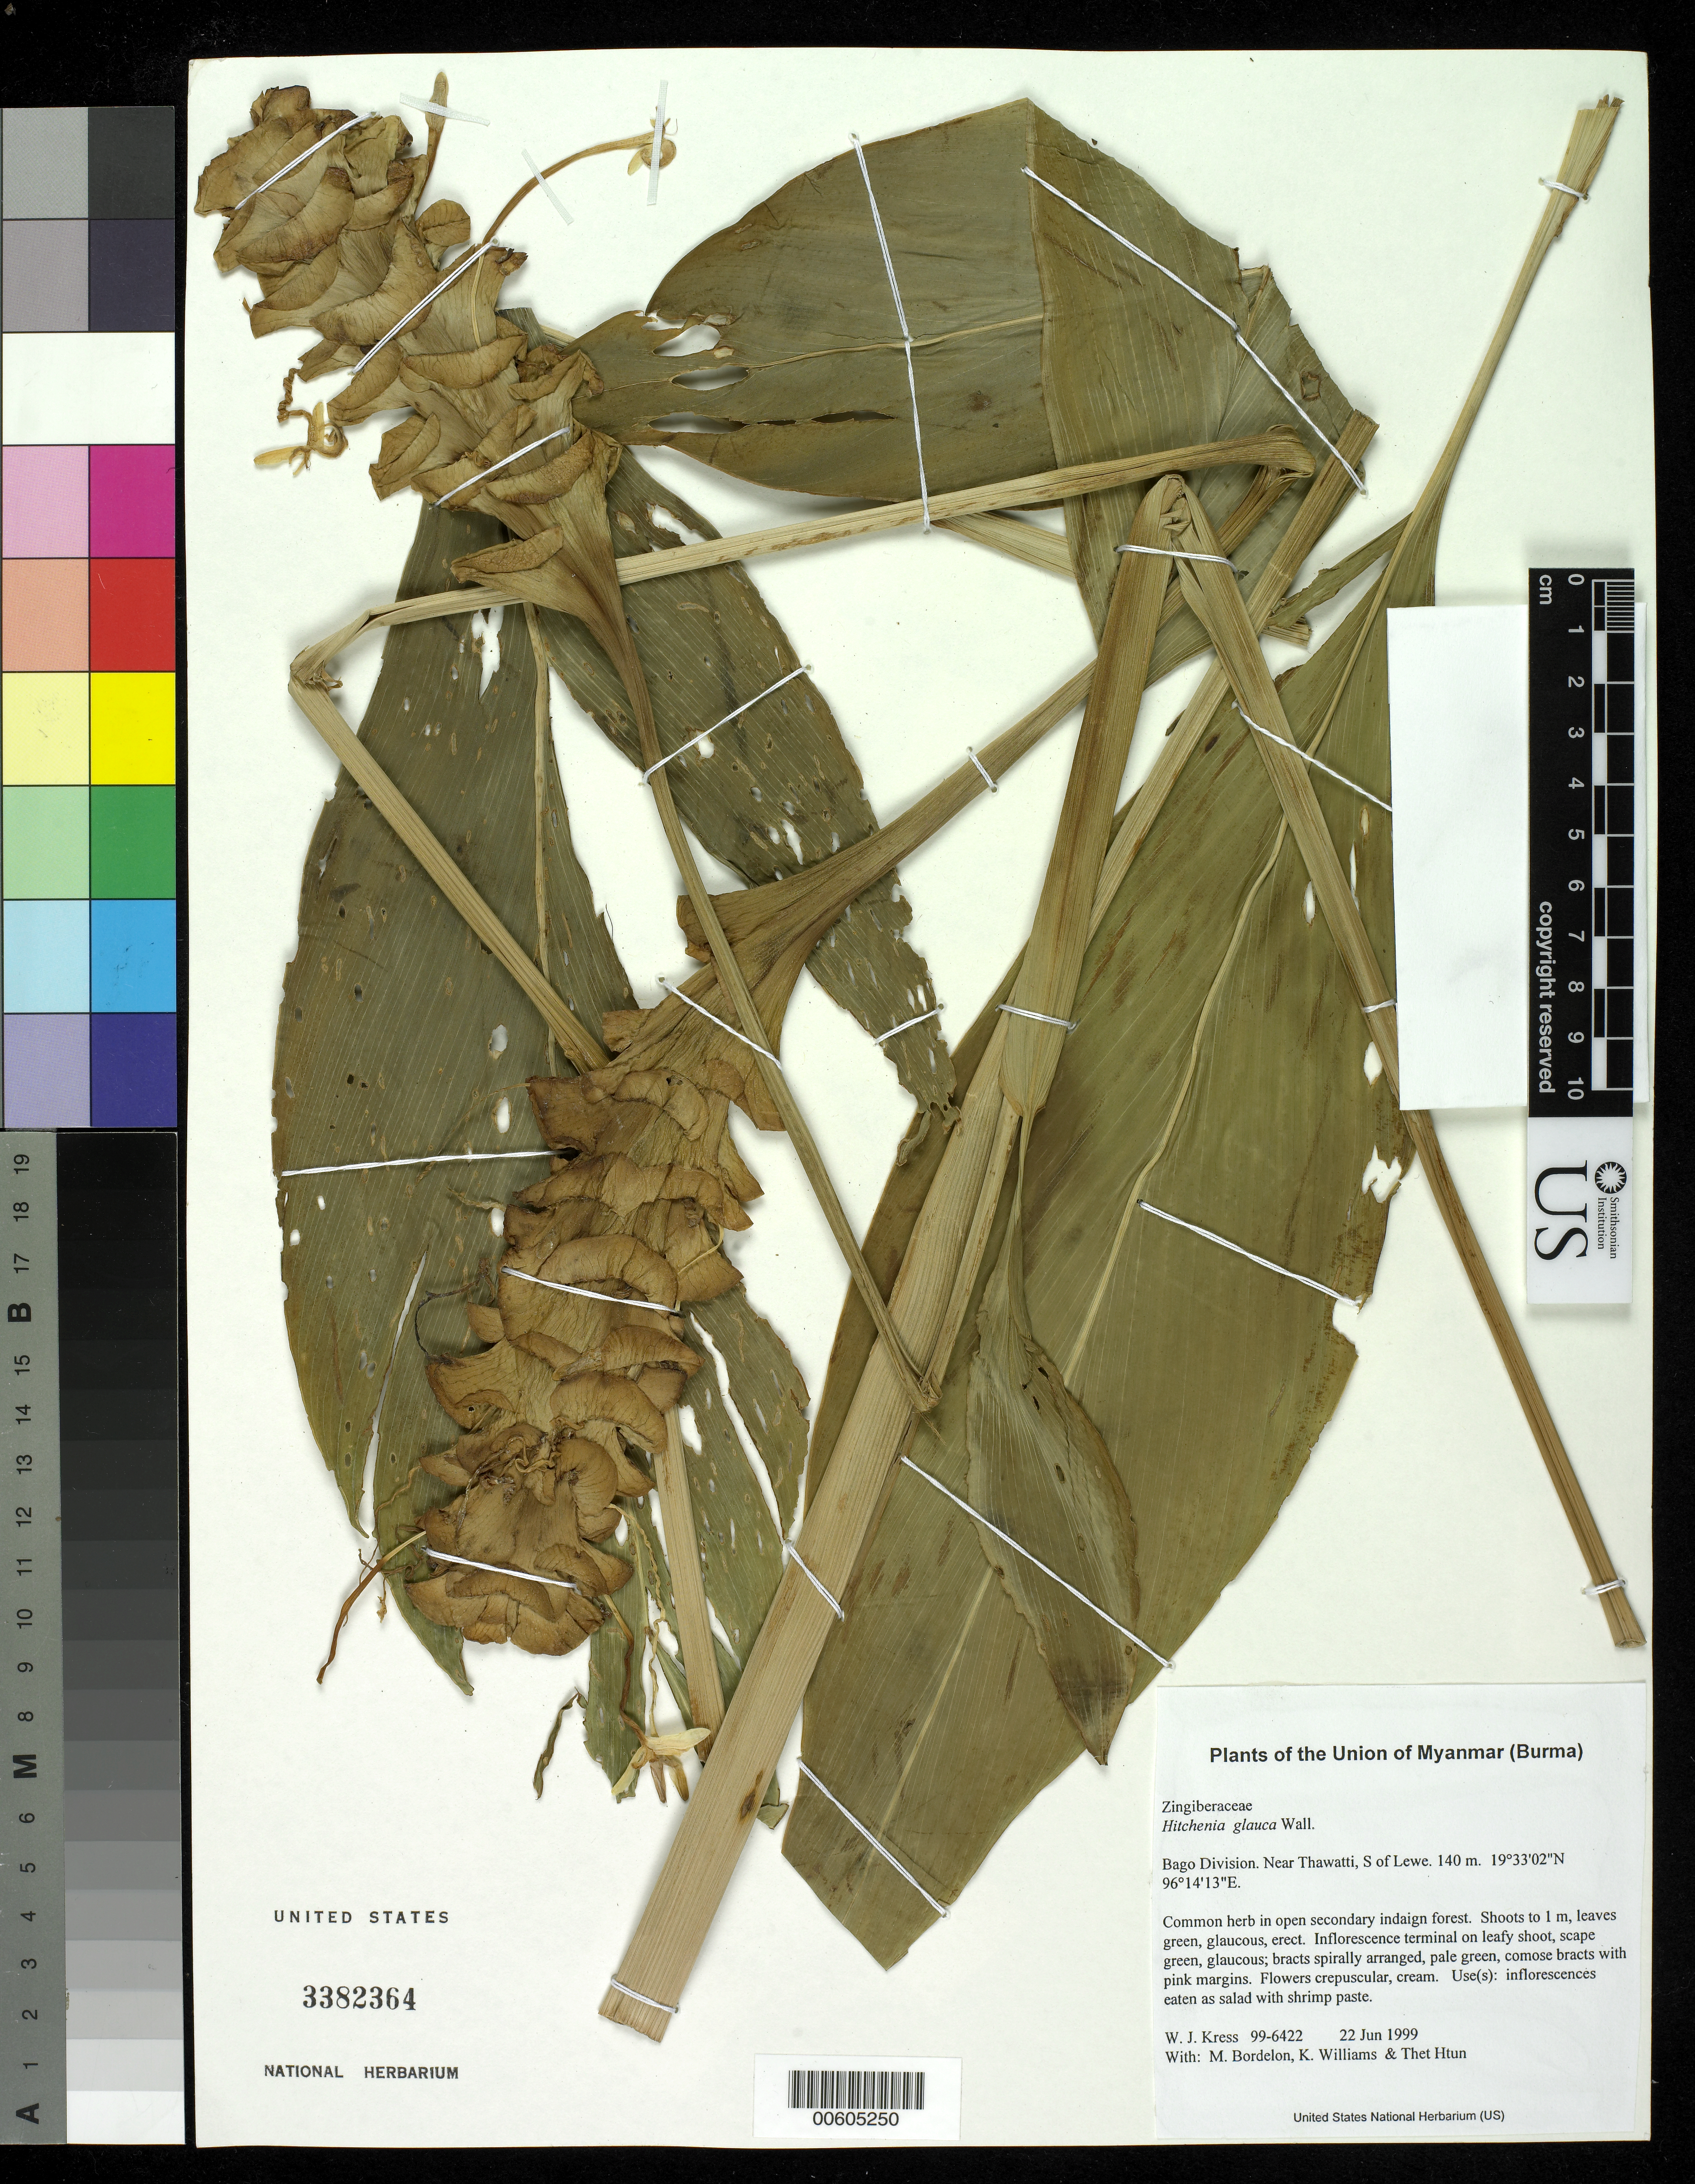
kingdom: Plantae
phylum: Tracheophyta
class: Liliopsida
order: Zingiberales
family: Zingiberaceae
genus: Curcuma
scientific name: Curcuma glauca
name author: (Wall.) Škornick.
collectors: W. J. Kress, M. Bordelon, K. J. Williams & Thet Htun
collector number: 99-6422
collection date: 1999-06-22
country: Myanmar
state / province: Bago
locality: Near Thawatti, S of Lewe.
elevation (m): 140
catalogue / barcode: US 3382364